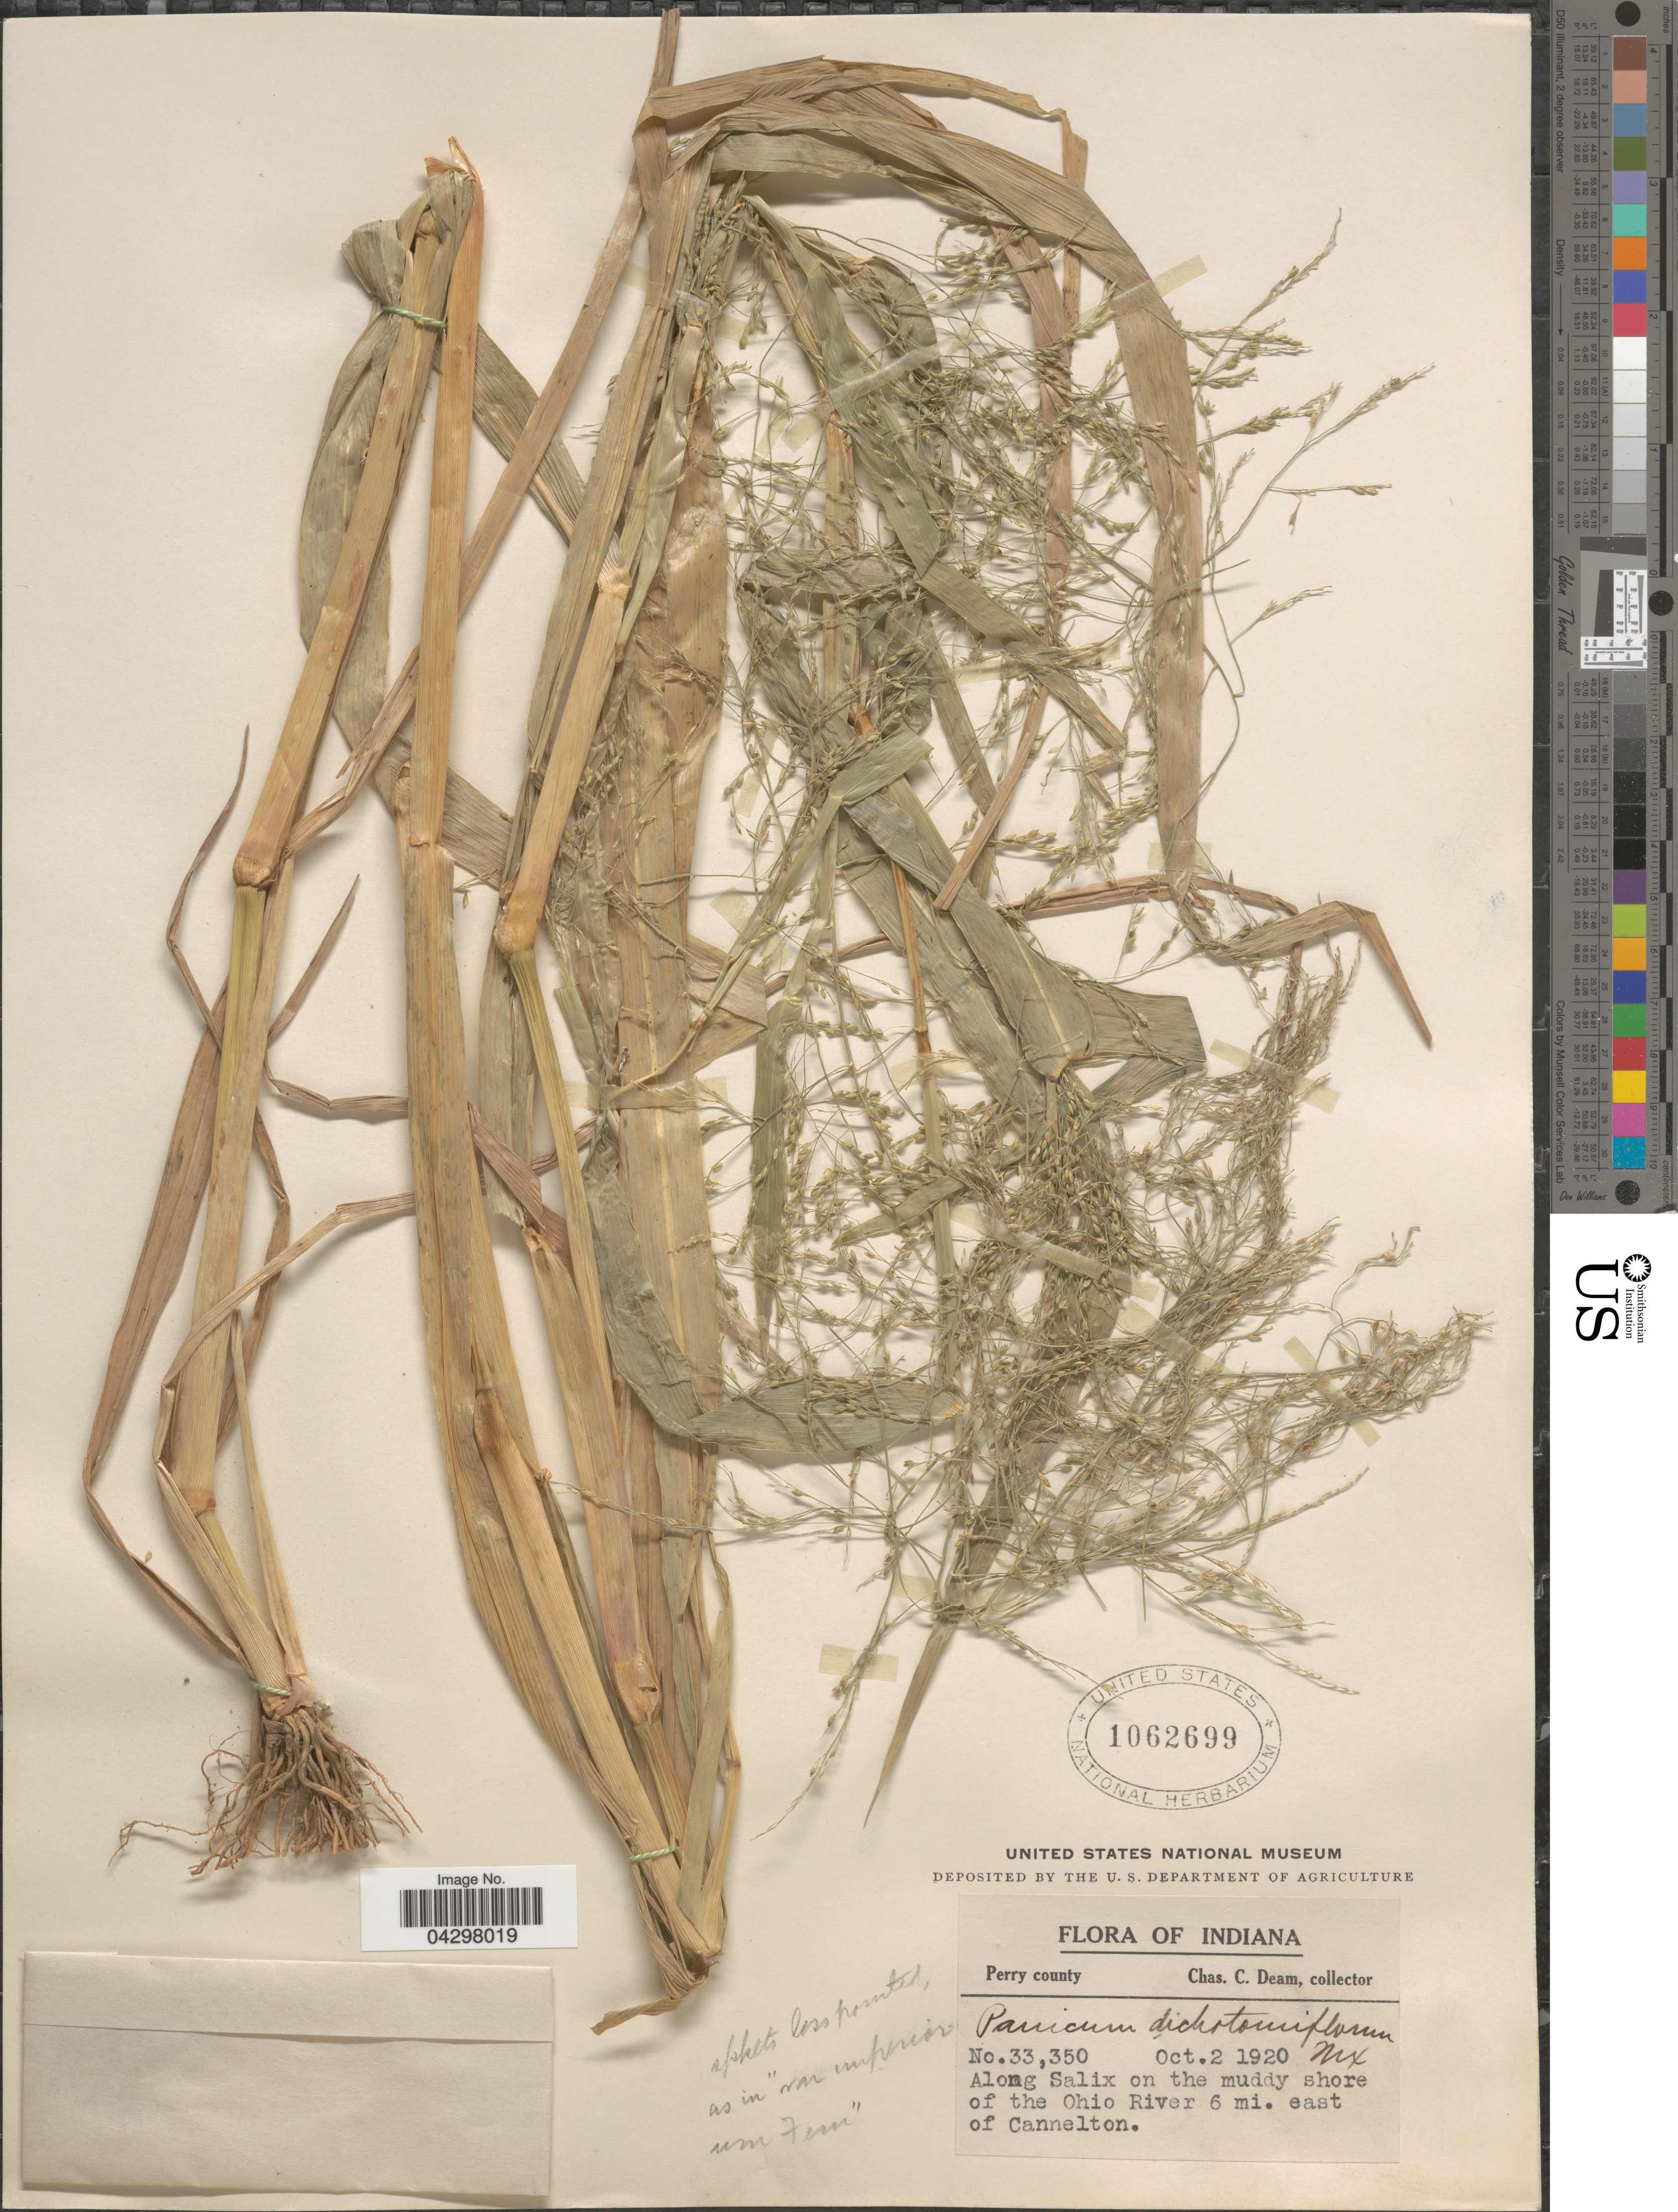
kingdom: Plantae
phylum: Tracheophyta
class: Liliopsida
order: Poales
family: Poaceae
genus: Panicum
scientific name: Panicum dichotomiflorum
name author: Michx.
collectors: C. C. Deam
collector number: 33350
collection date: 1920-10-02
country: United States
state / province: Indiana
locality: Perry county. Along salix on the muddy shore of the Ohio River 6 mi. east of Cannelton.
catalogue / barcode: US 1062699